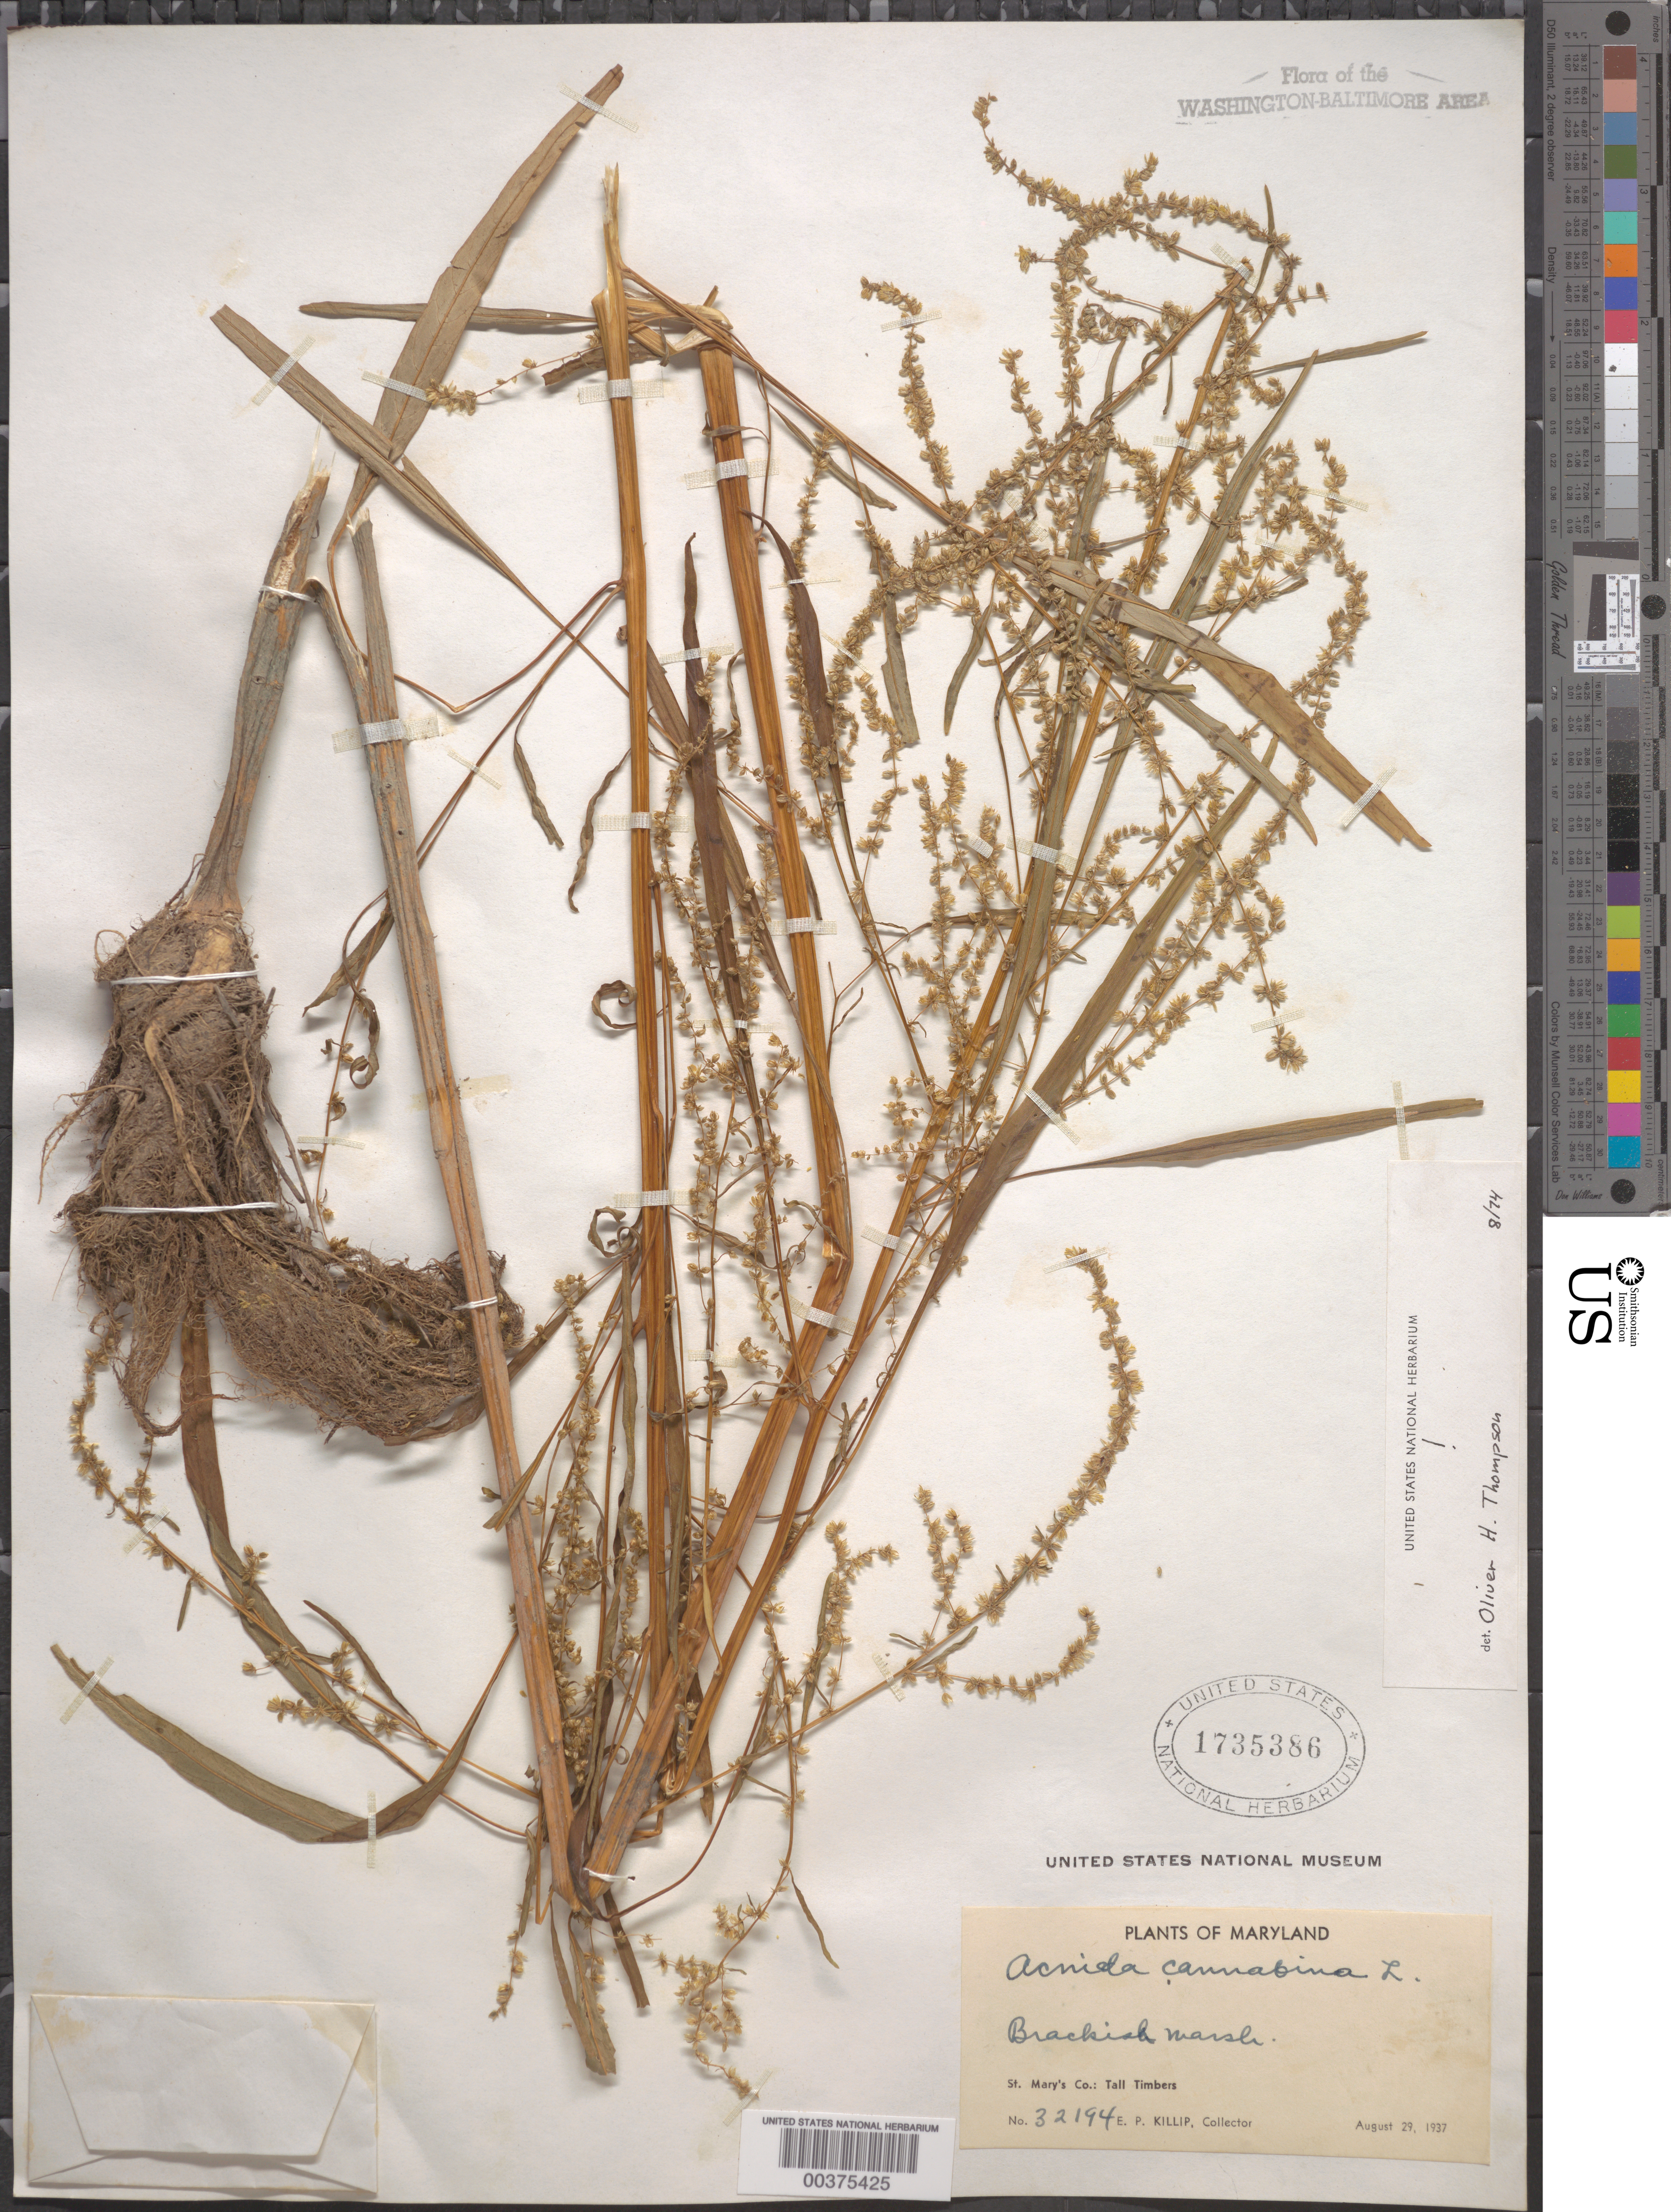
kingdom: Plantae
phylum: Tracheophyta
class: Magnoliopsida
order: Caryophyllales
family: Amaranthaceae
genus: Amaranthus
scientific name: Amaranthus cannabinus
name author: (L.) E.G. F. Sauer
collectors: E. P. Killip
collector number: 32194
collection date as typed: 29 Aug 1937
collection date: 1937-08-29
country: United States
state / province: Maryland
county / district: St. Mary's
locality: Tall Timbers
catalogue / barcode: US 1735386